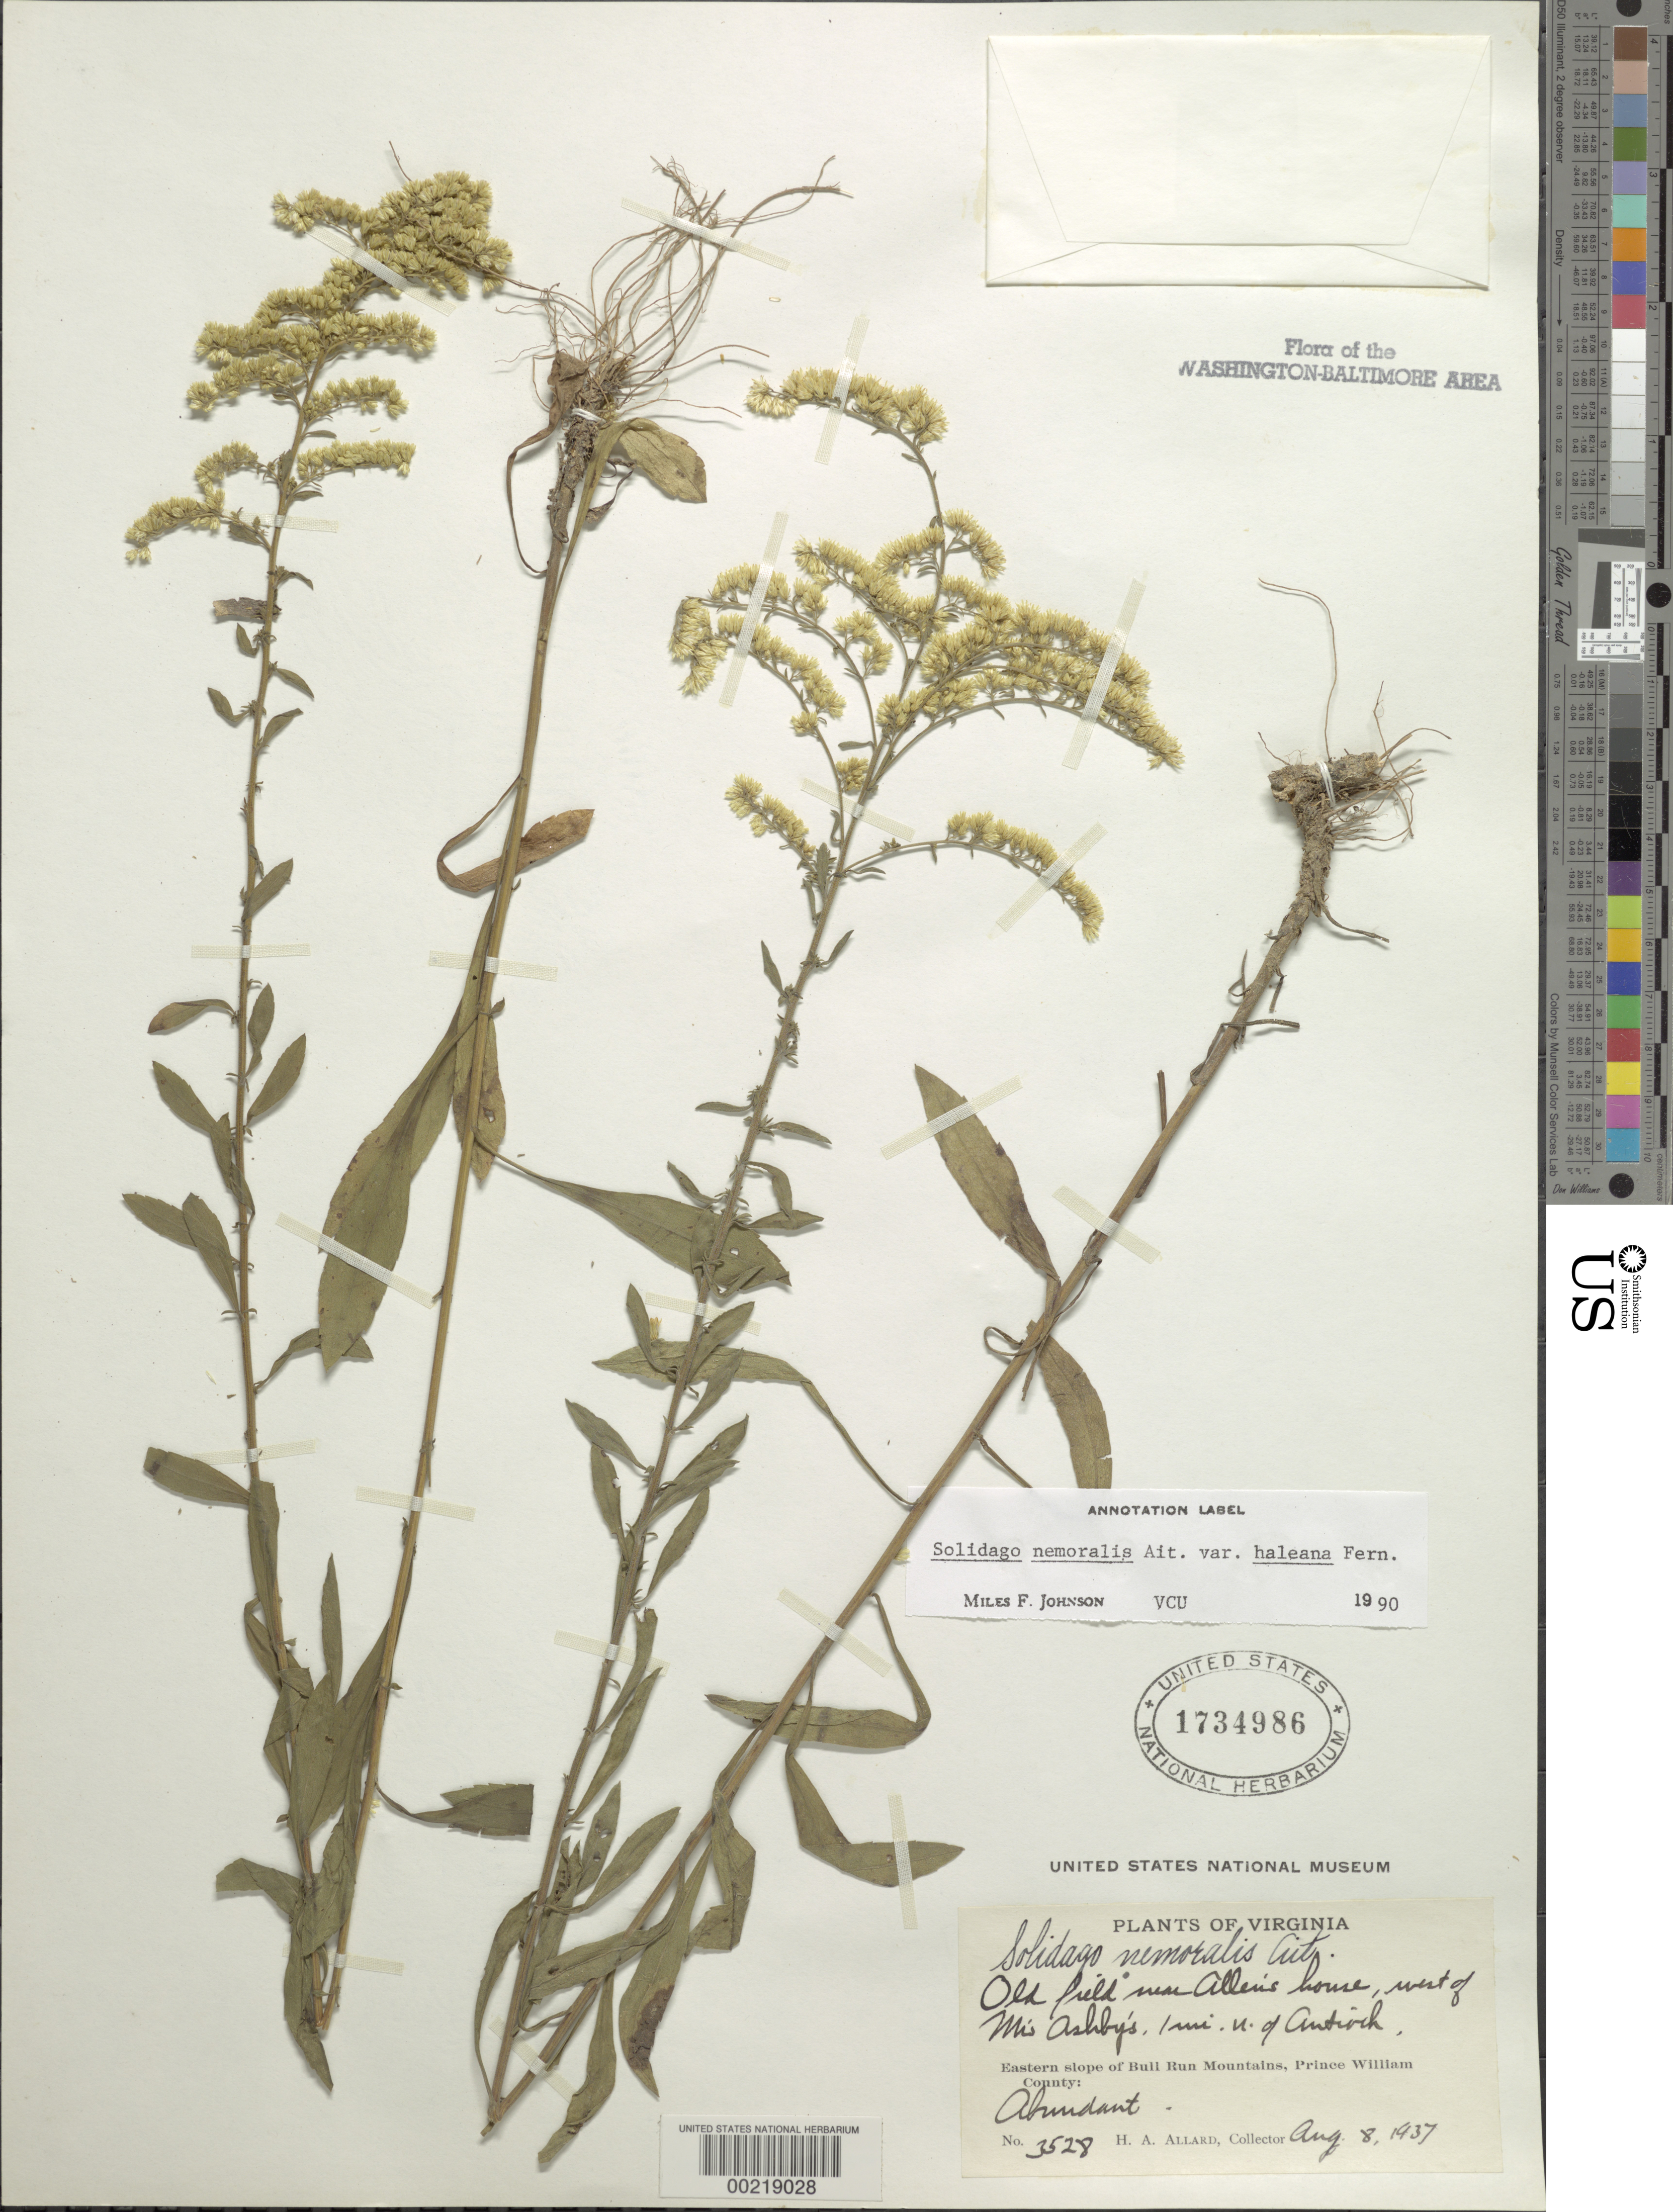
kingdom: Plantae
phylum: Tracheophyta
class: Magnoliopsida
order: Asterales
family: Asteraceae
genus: Solidago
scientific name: Solidago nemoralis var. haleana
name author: Aiton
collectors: H. A. Allard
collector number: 3528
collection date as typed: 08 Aug 1937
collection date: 1937-08-08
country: United States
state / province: Virginia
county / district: Prince William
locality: Near Allens House north of Antioch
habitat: Old field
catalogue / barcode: US 1734986